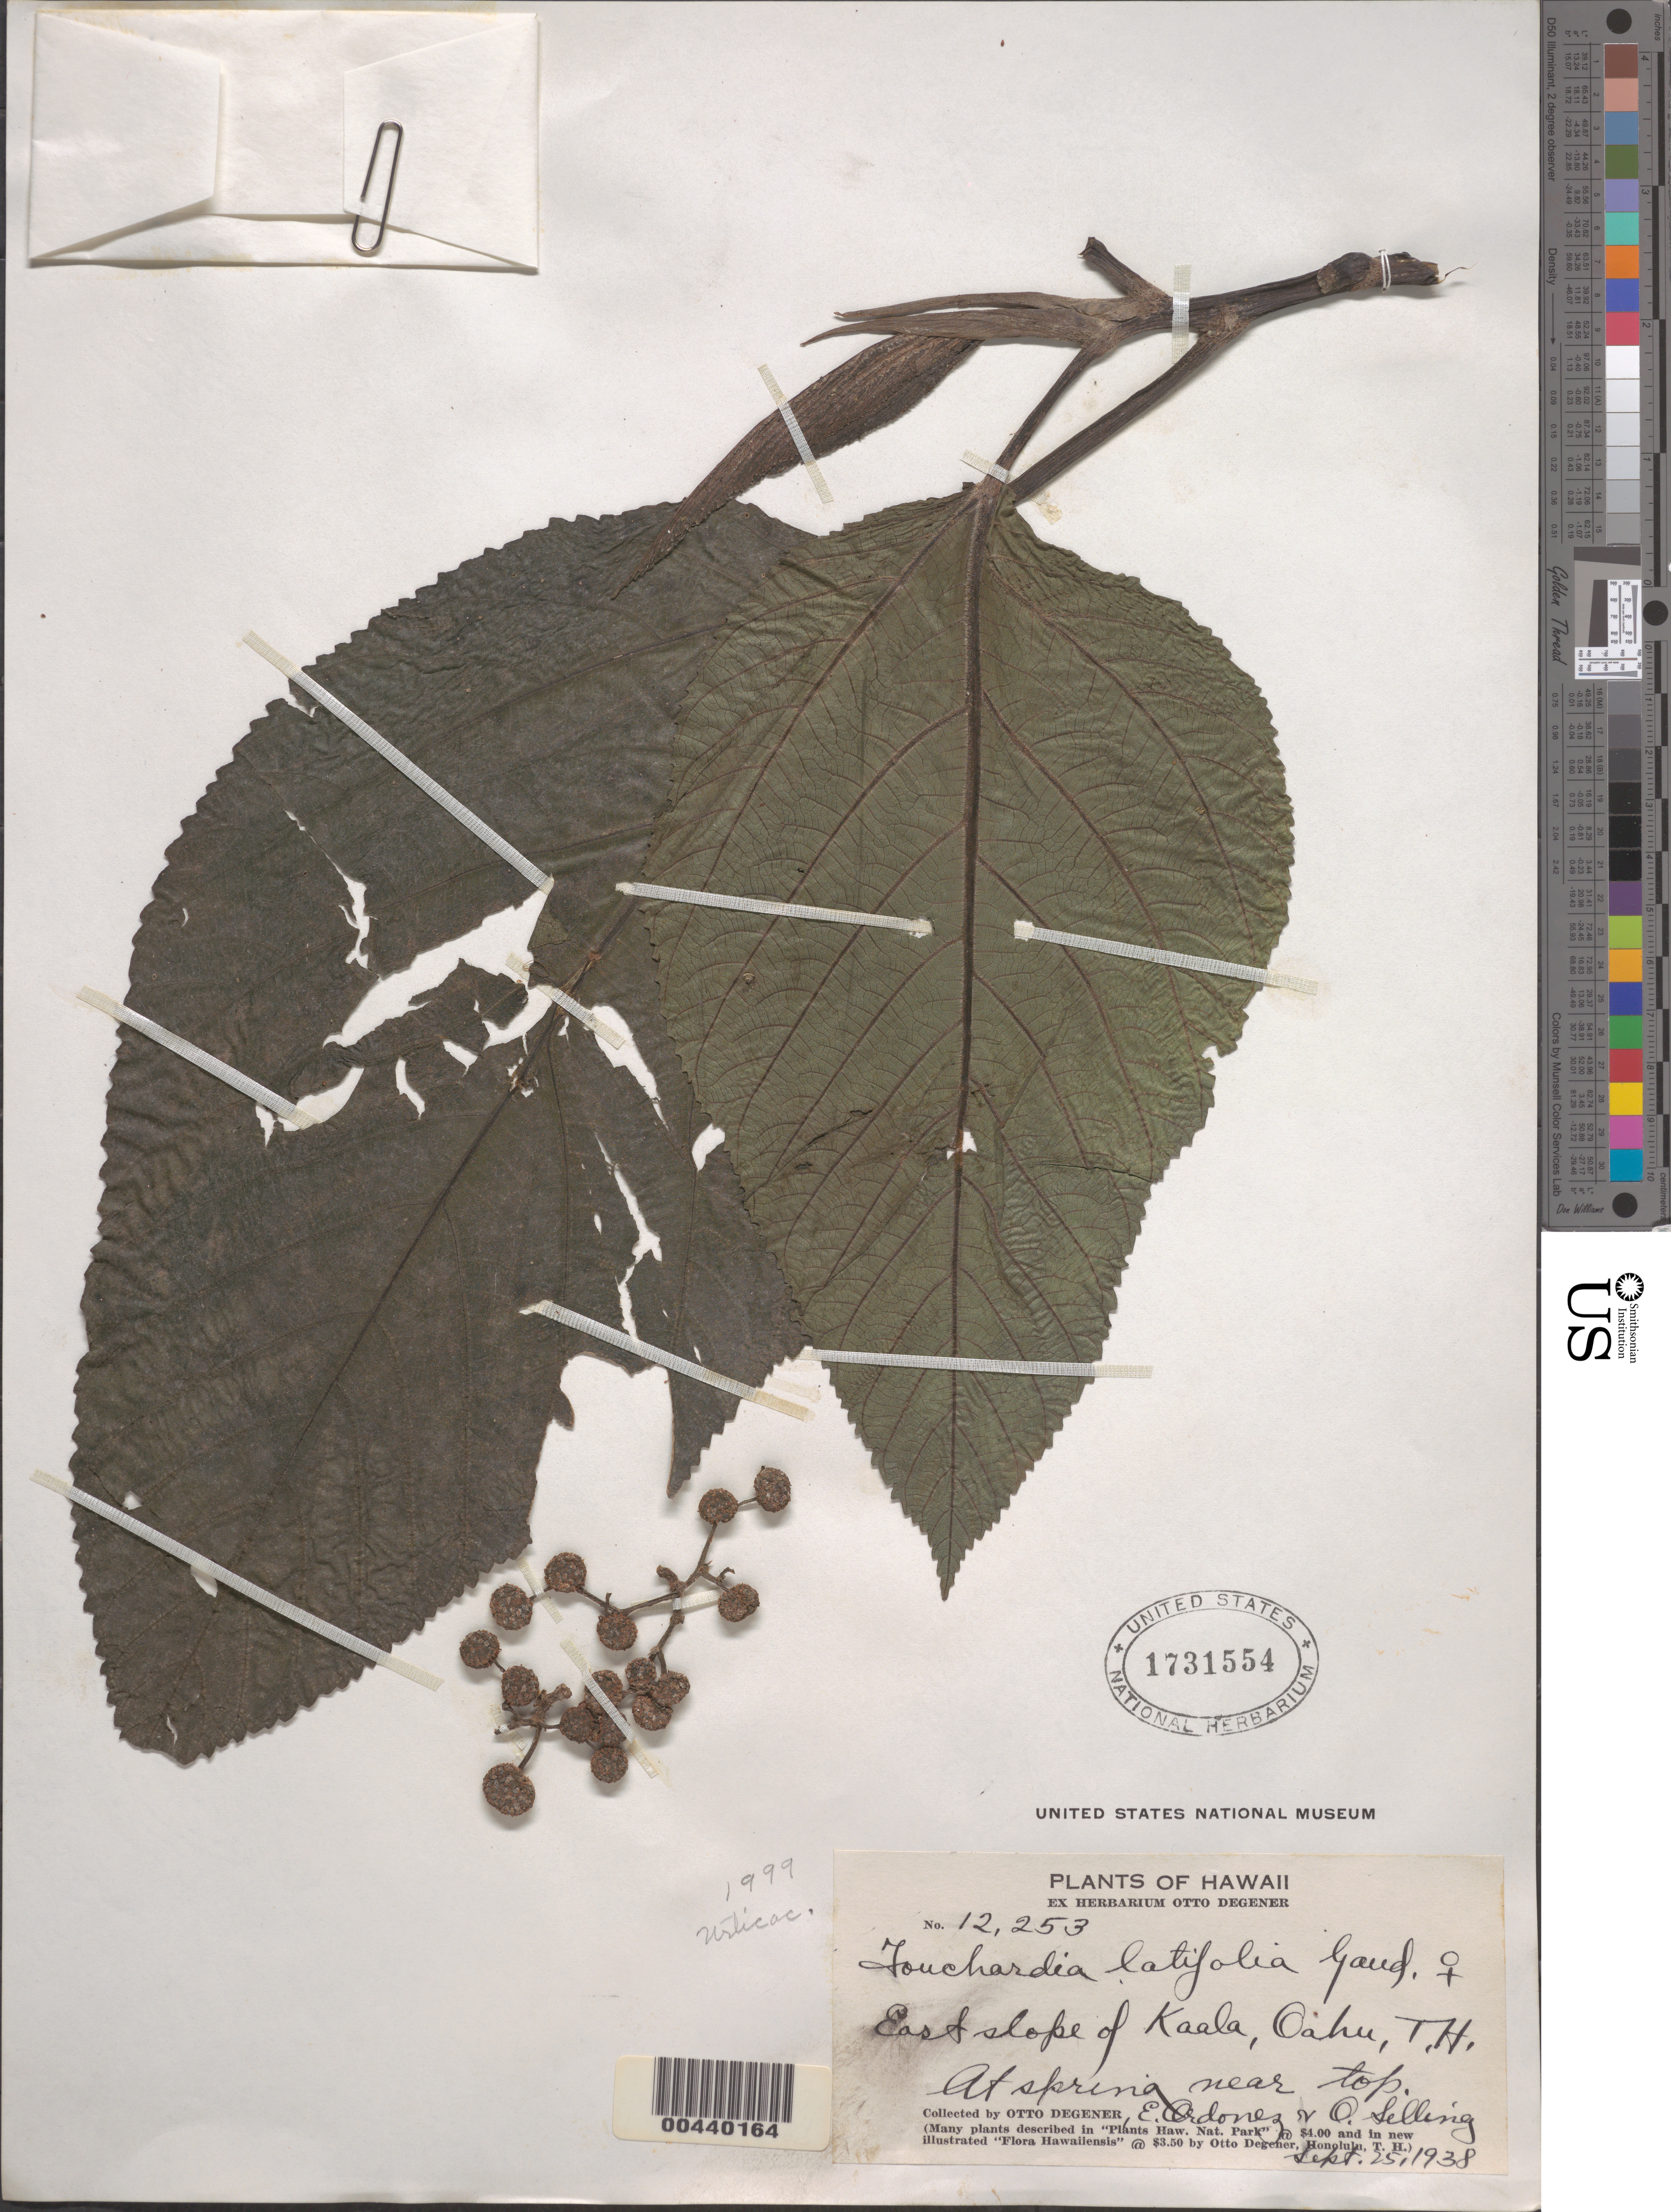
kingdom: Plantae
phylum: Tracheophyta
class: Magnoliopsida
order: Rosales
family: Urticaceae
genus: Touchardia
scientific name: Touchardia latifolia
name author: Gaudich.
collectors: O. Degener, E. Ordonez & O. Selling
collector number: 12253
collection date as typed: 25 Sep 1938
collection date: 1938-09-25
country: United States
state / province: Hawaii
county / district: Honolulu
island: Oahu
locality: East slope of Kaala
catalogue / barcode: US 1731554